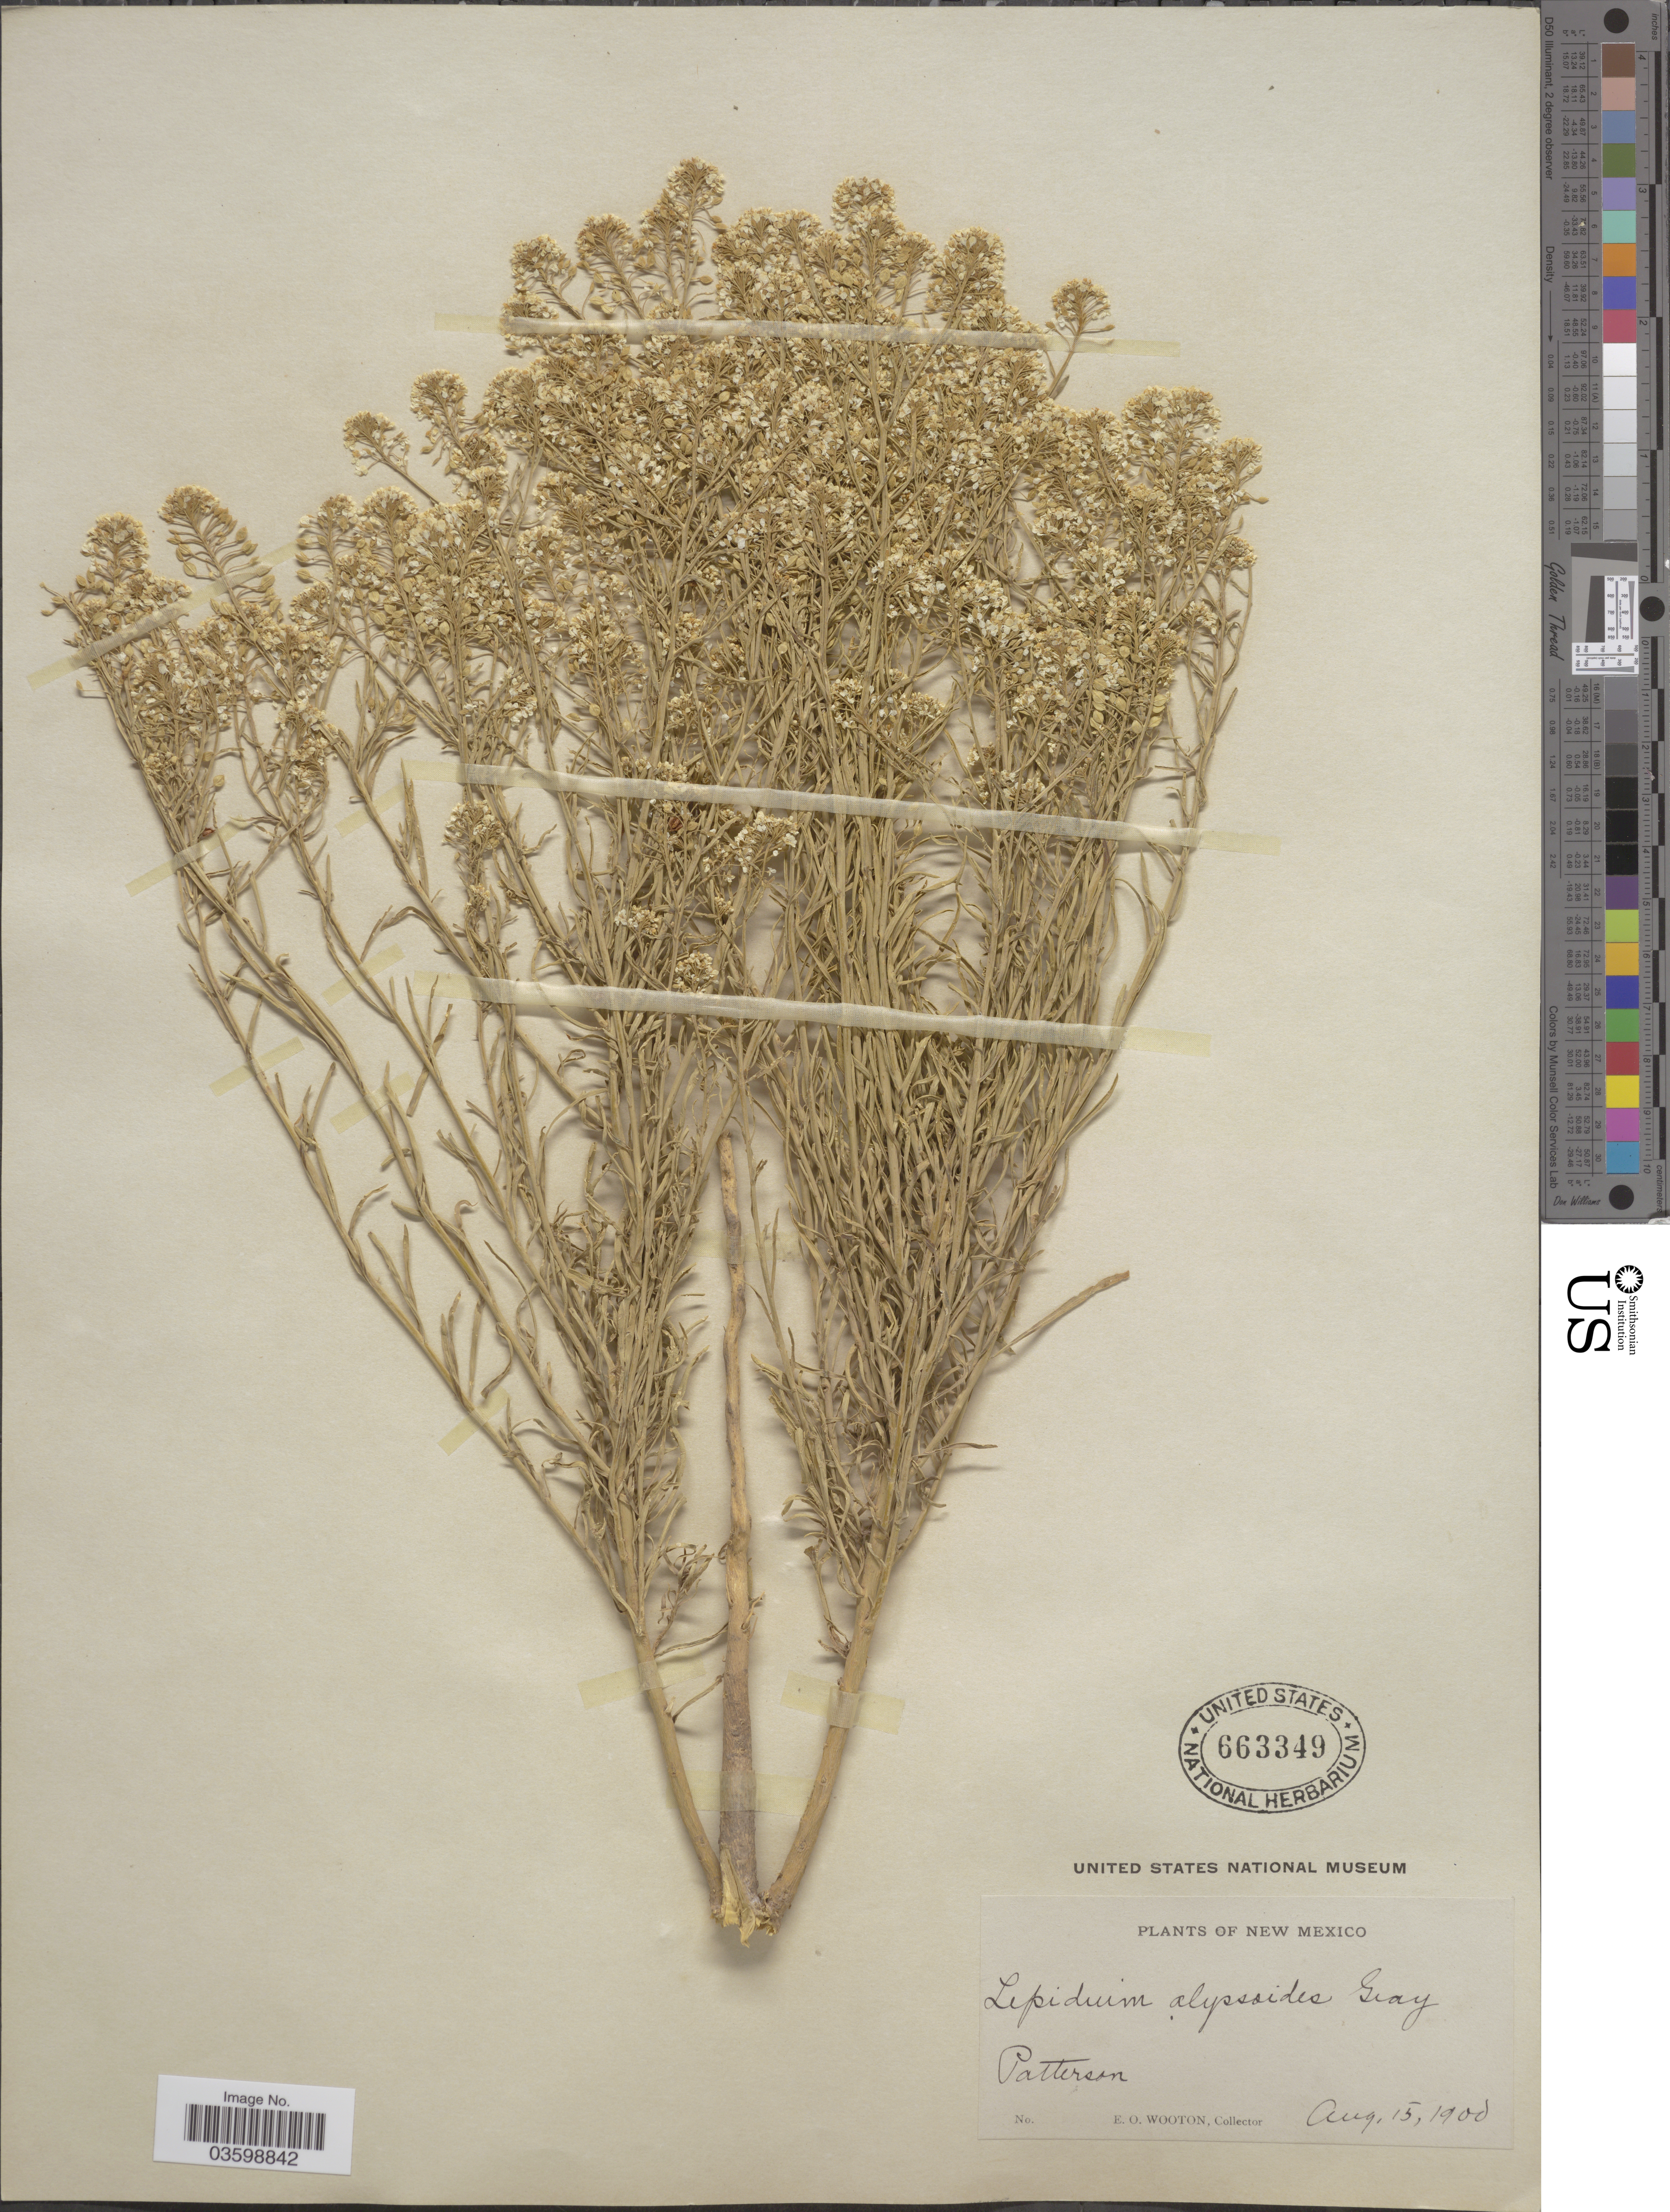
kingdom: Plantae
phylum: Tracheophyta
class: Magnoliopsida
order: Brassicales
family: Brassicaceae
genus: Lepidium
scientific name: Lepidium montanum var. alyssoides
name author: (A. Gray) M.E. Jones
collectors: E. O. Wooton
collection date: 1900-08-15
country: United States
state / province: New Mexico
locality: Patterson.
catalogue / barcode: US 663349